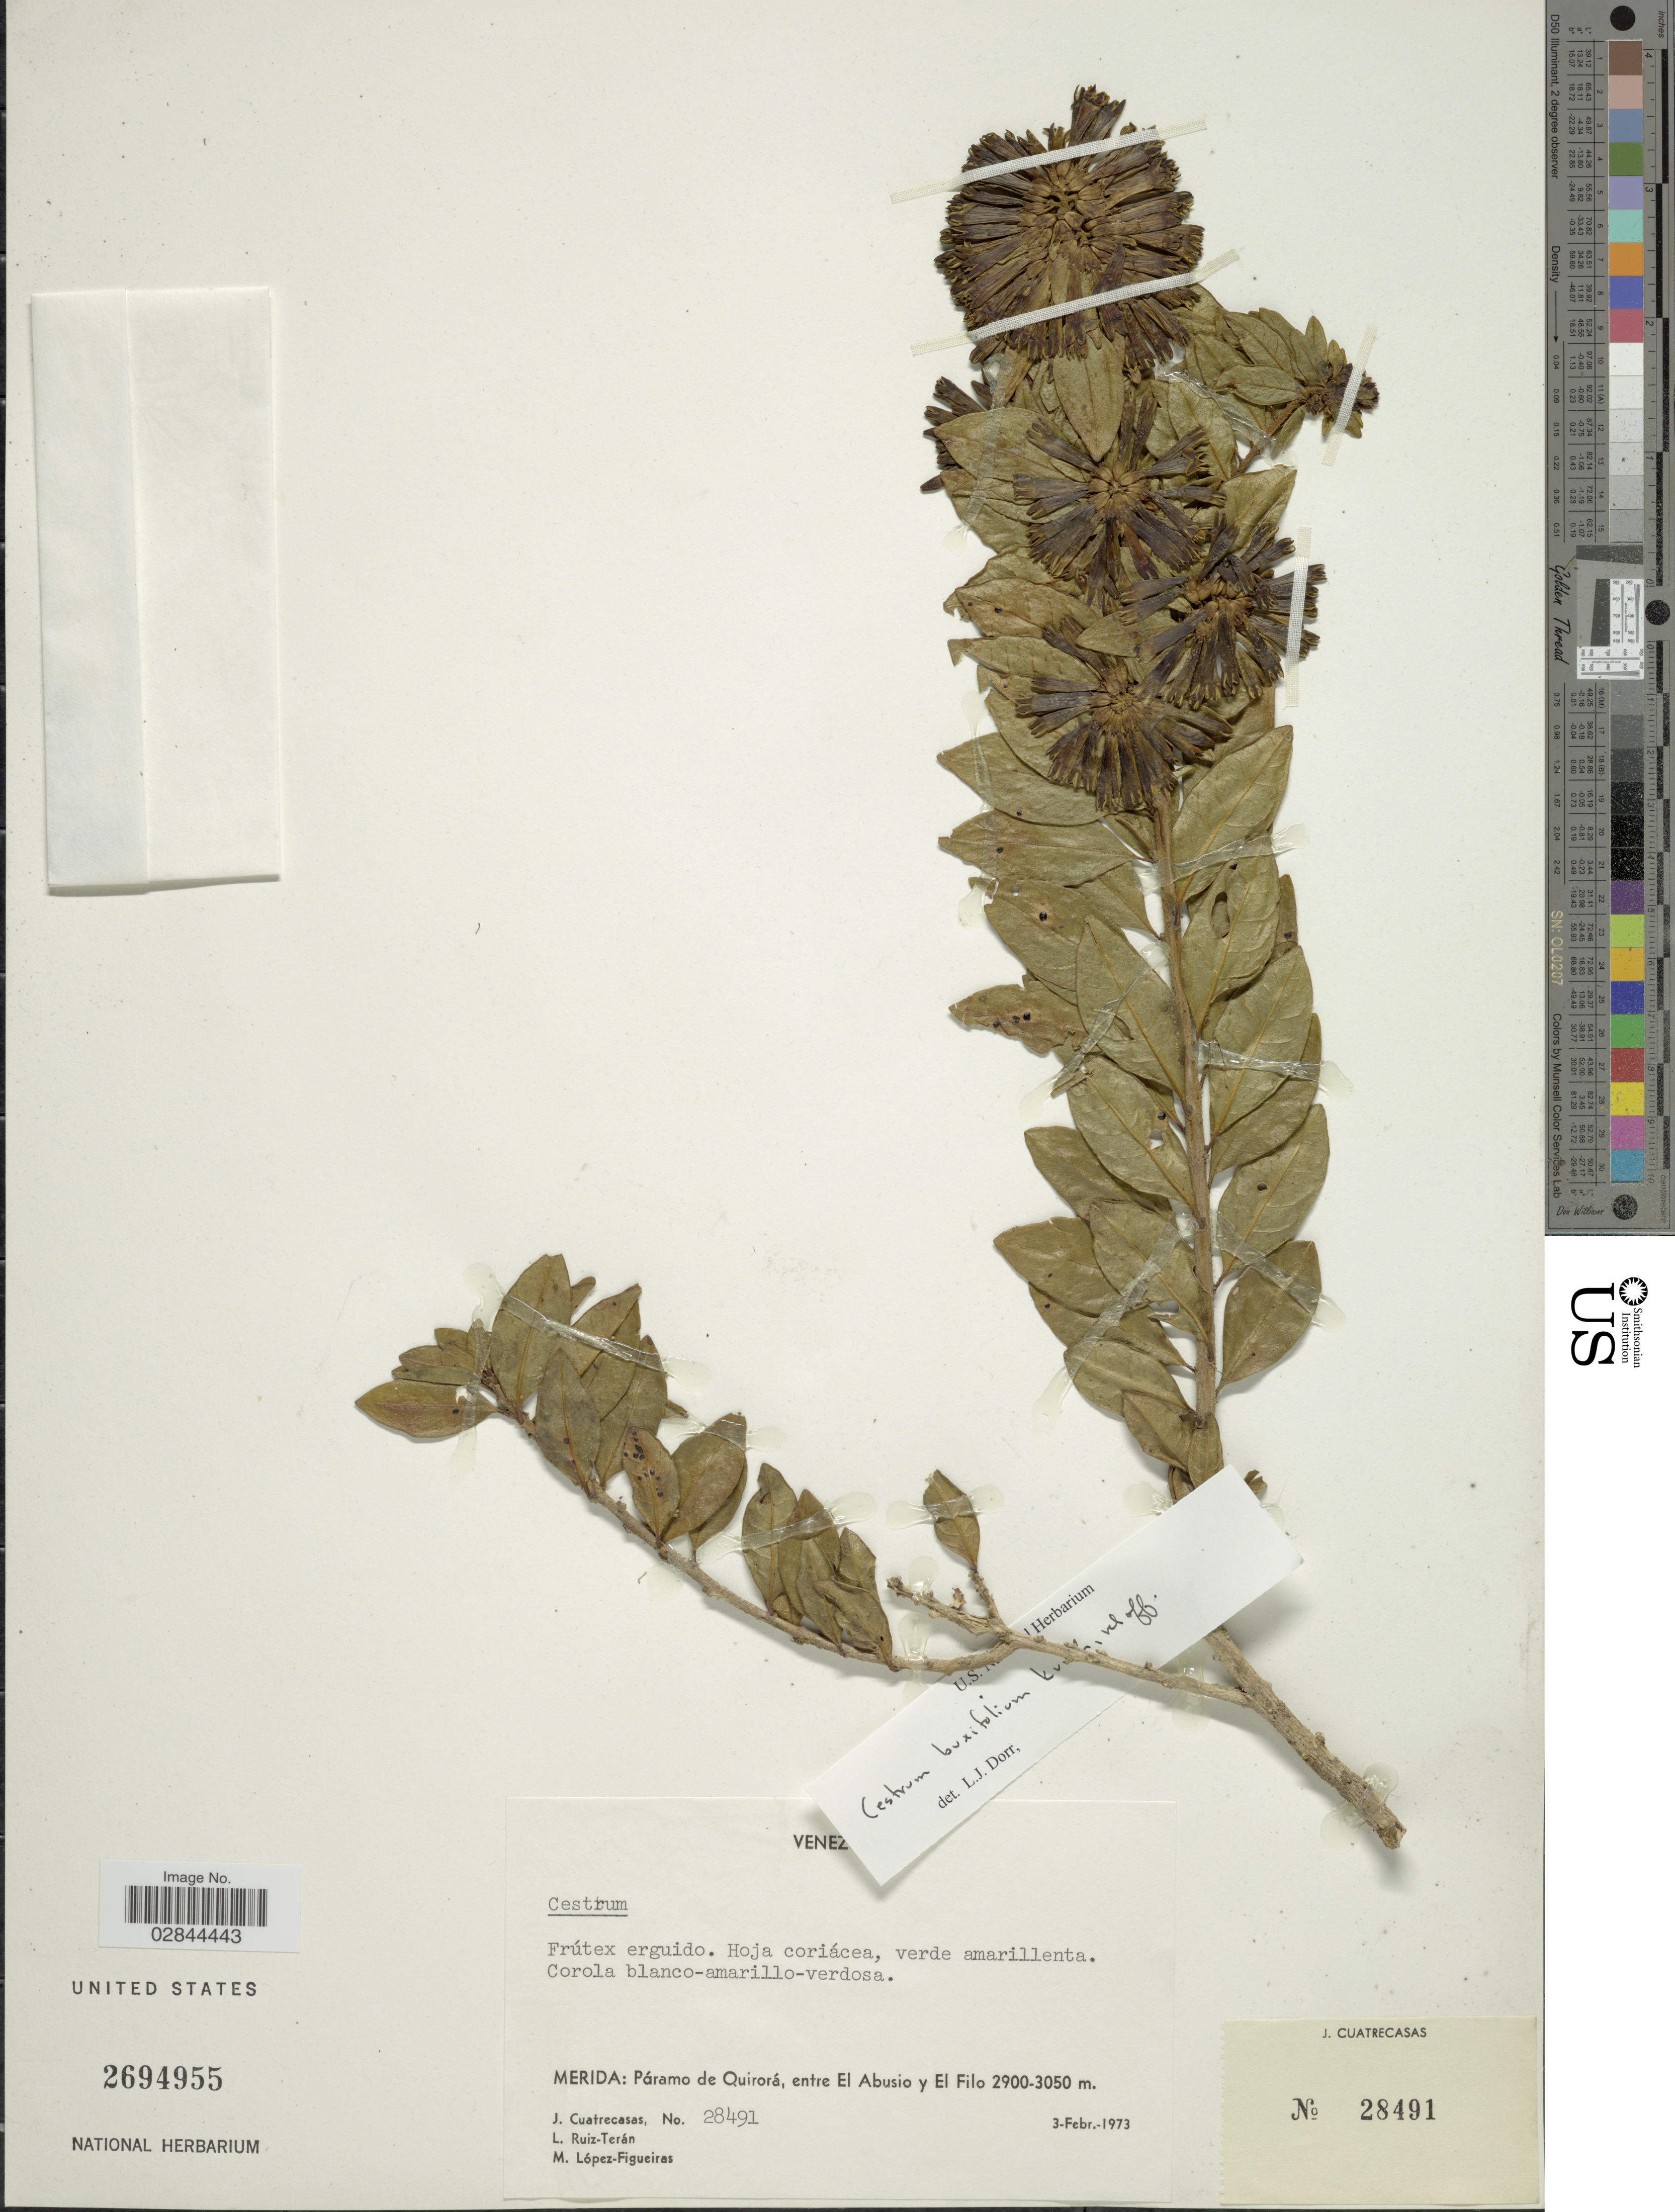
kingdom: Plantae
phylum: Tracheophyta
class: Magnoliopsida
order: Solanales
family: Solanaceae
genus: Cestrum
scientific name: Cestrum buxifolium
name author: Kunth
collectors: J. Cuatrecasas, L. E. Ruíz-Terán & M. Lopéz-F.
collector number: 28491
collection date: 1973-02-03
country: Venezuela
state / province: Mérida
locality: Páramo de Quirorá, entre El Abusio y El Filo.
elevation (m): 2900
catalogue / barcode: US 2694955